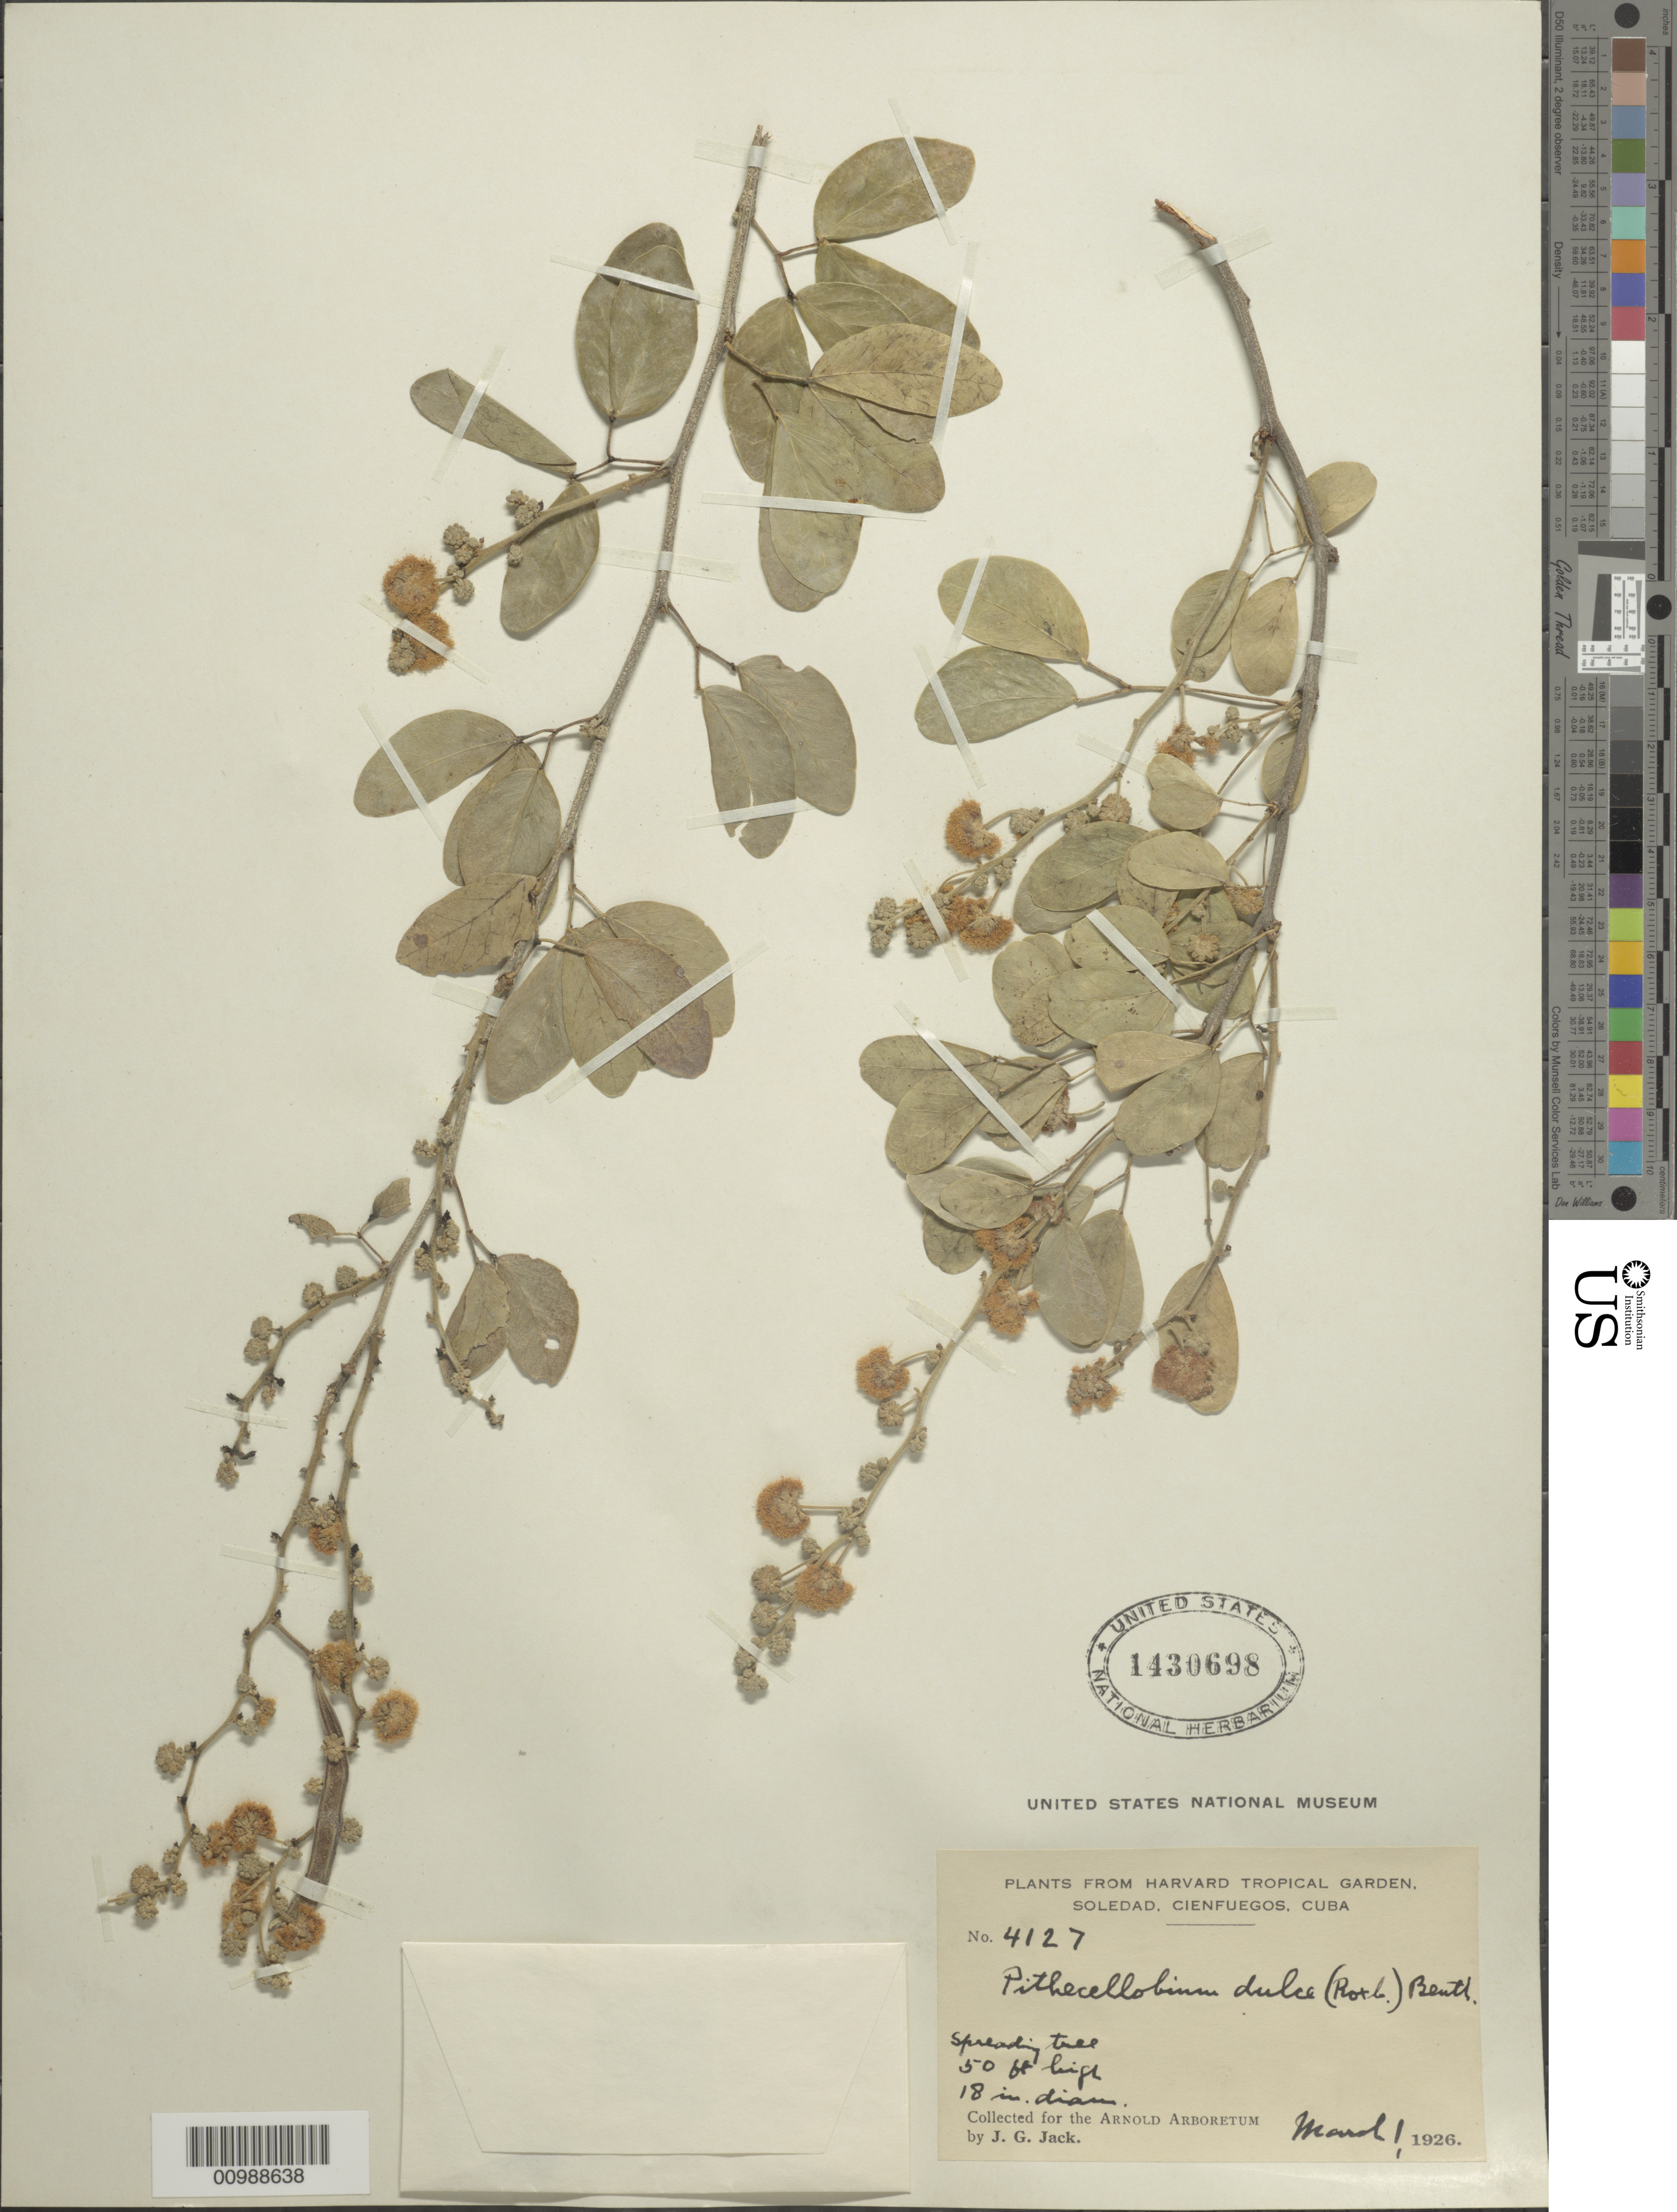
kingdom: Plantae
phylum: Tracheophyta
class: Magnoliopsida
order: Fabales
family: Fabaceae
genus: Pithecellobium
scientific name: Pithecellobium dulce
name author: (Roxb.) Benth.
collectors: J. G. Jack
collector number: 4127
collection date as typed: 01 Mar 1926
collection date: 1926-03-01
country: Cuba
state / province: Cienfuegos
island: Cuba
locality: Soledad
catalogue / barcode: US 1430698